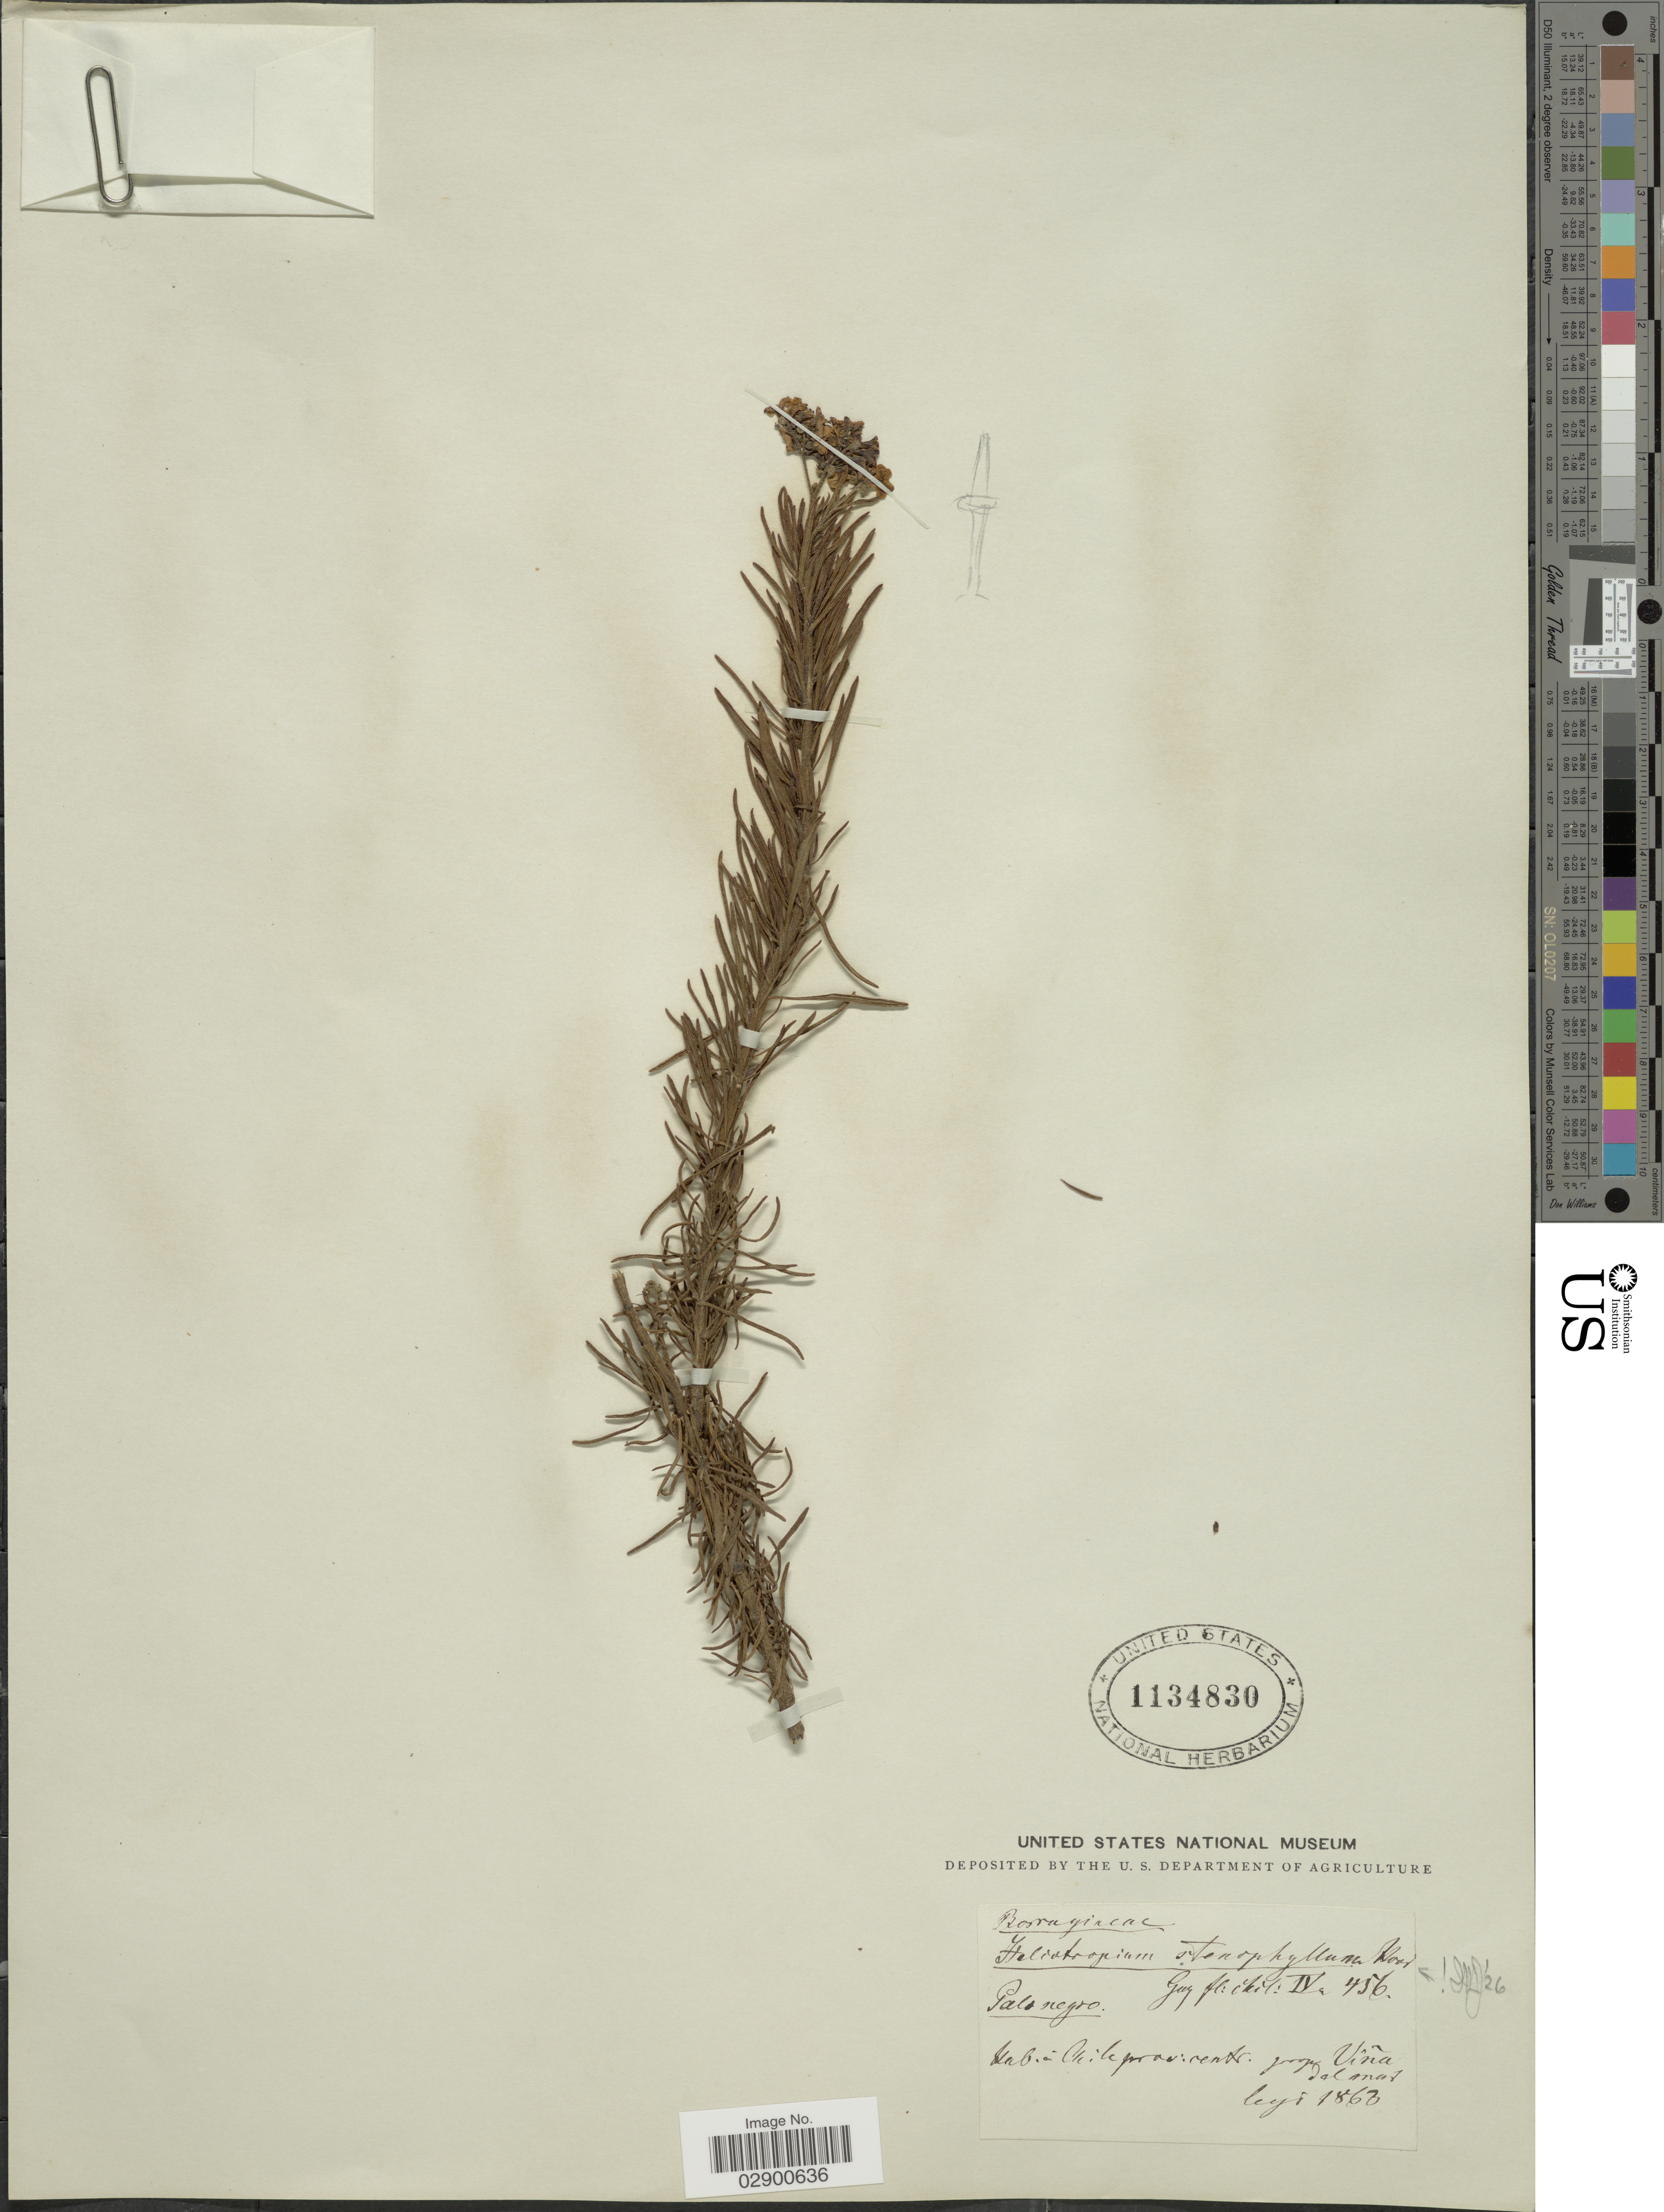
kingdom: Plantae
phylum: Tracheophyta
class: Magnoliopsida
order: Boraginales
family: Heliotropiaceae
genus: Heliotropium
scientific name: Heliotropium stenophyllum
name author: Hook. & Arn.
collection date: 1863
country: Chile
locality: Prov: centr. prope Viña del Mar.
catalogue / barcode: US 1134830